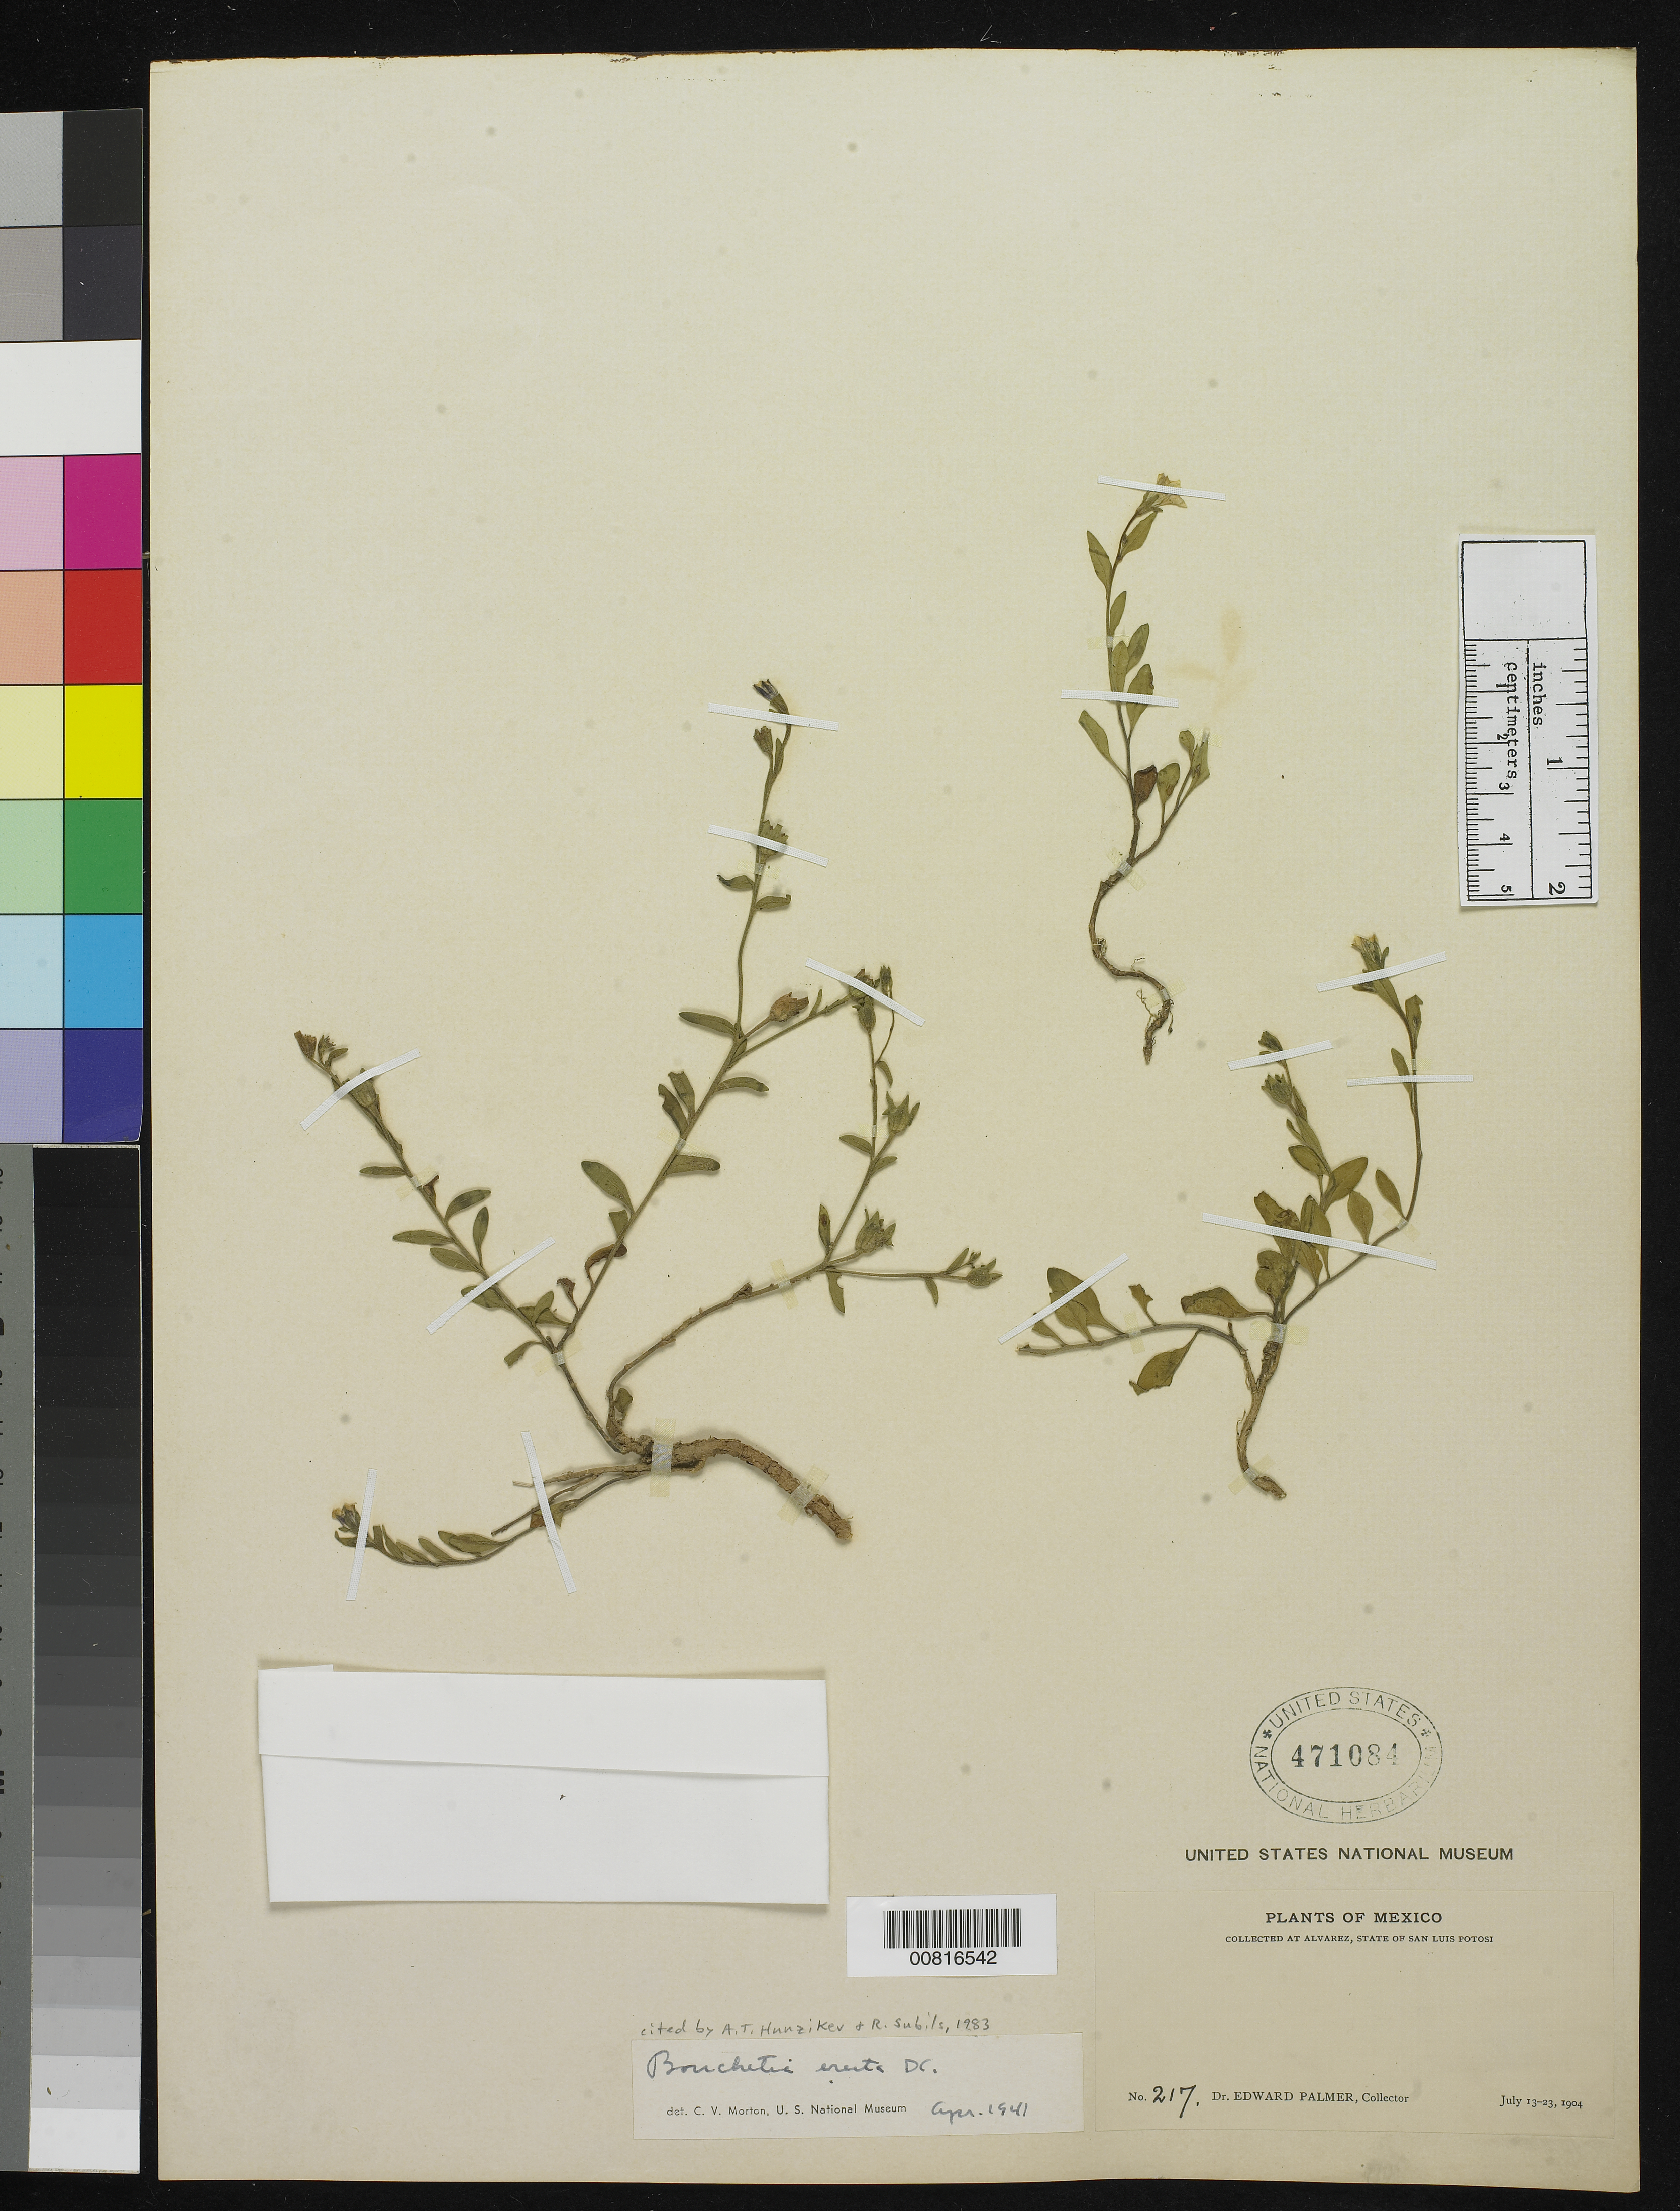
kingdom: Plantae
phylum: Tracheophyta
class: Magnoliopsida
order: Solanales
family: Solanaceae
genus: Bouchetia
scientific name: Bouchetia erecta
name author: DC.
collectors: E. Palmer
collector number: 217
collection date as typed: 13 Jul 1904 to 23 Jul 1904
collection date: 1904-07-13/1904-07-23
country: Mexico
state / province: San Luis Potosí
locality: Alvarez, San Luis Potosí.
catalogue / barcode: US 471084